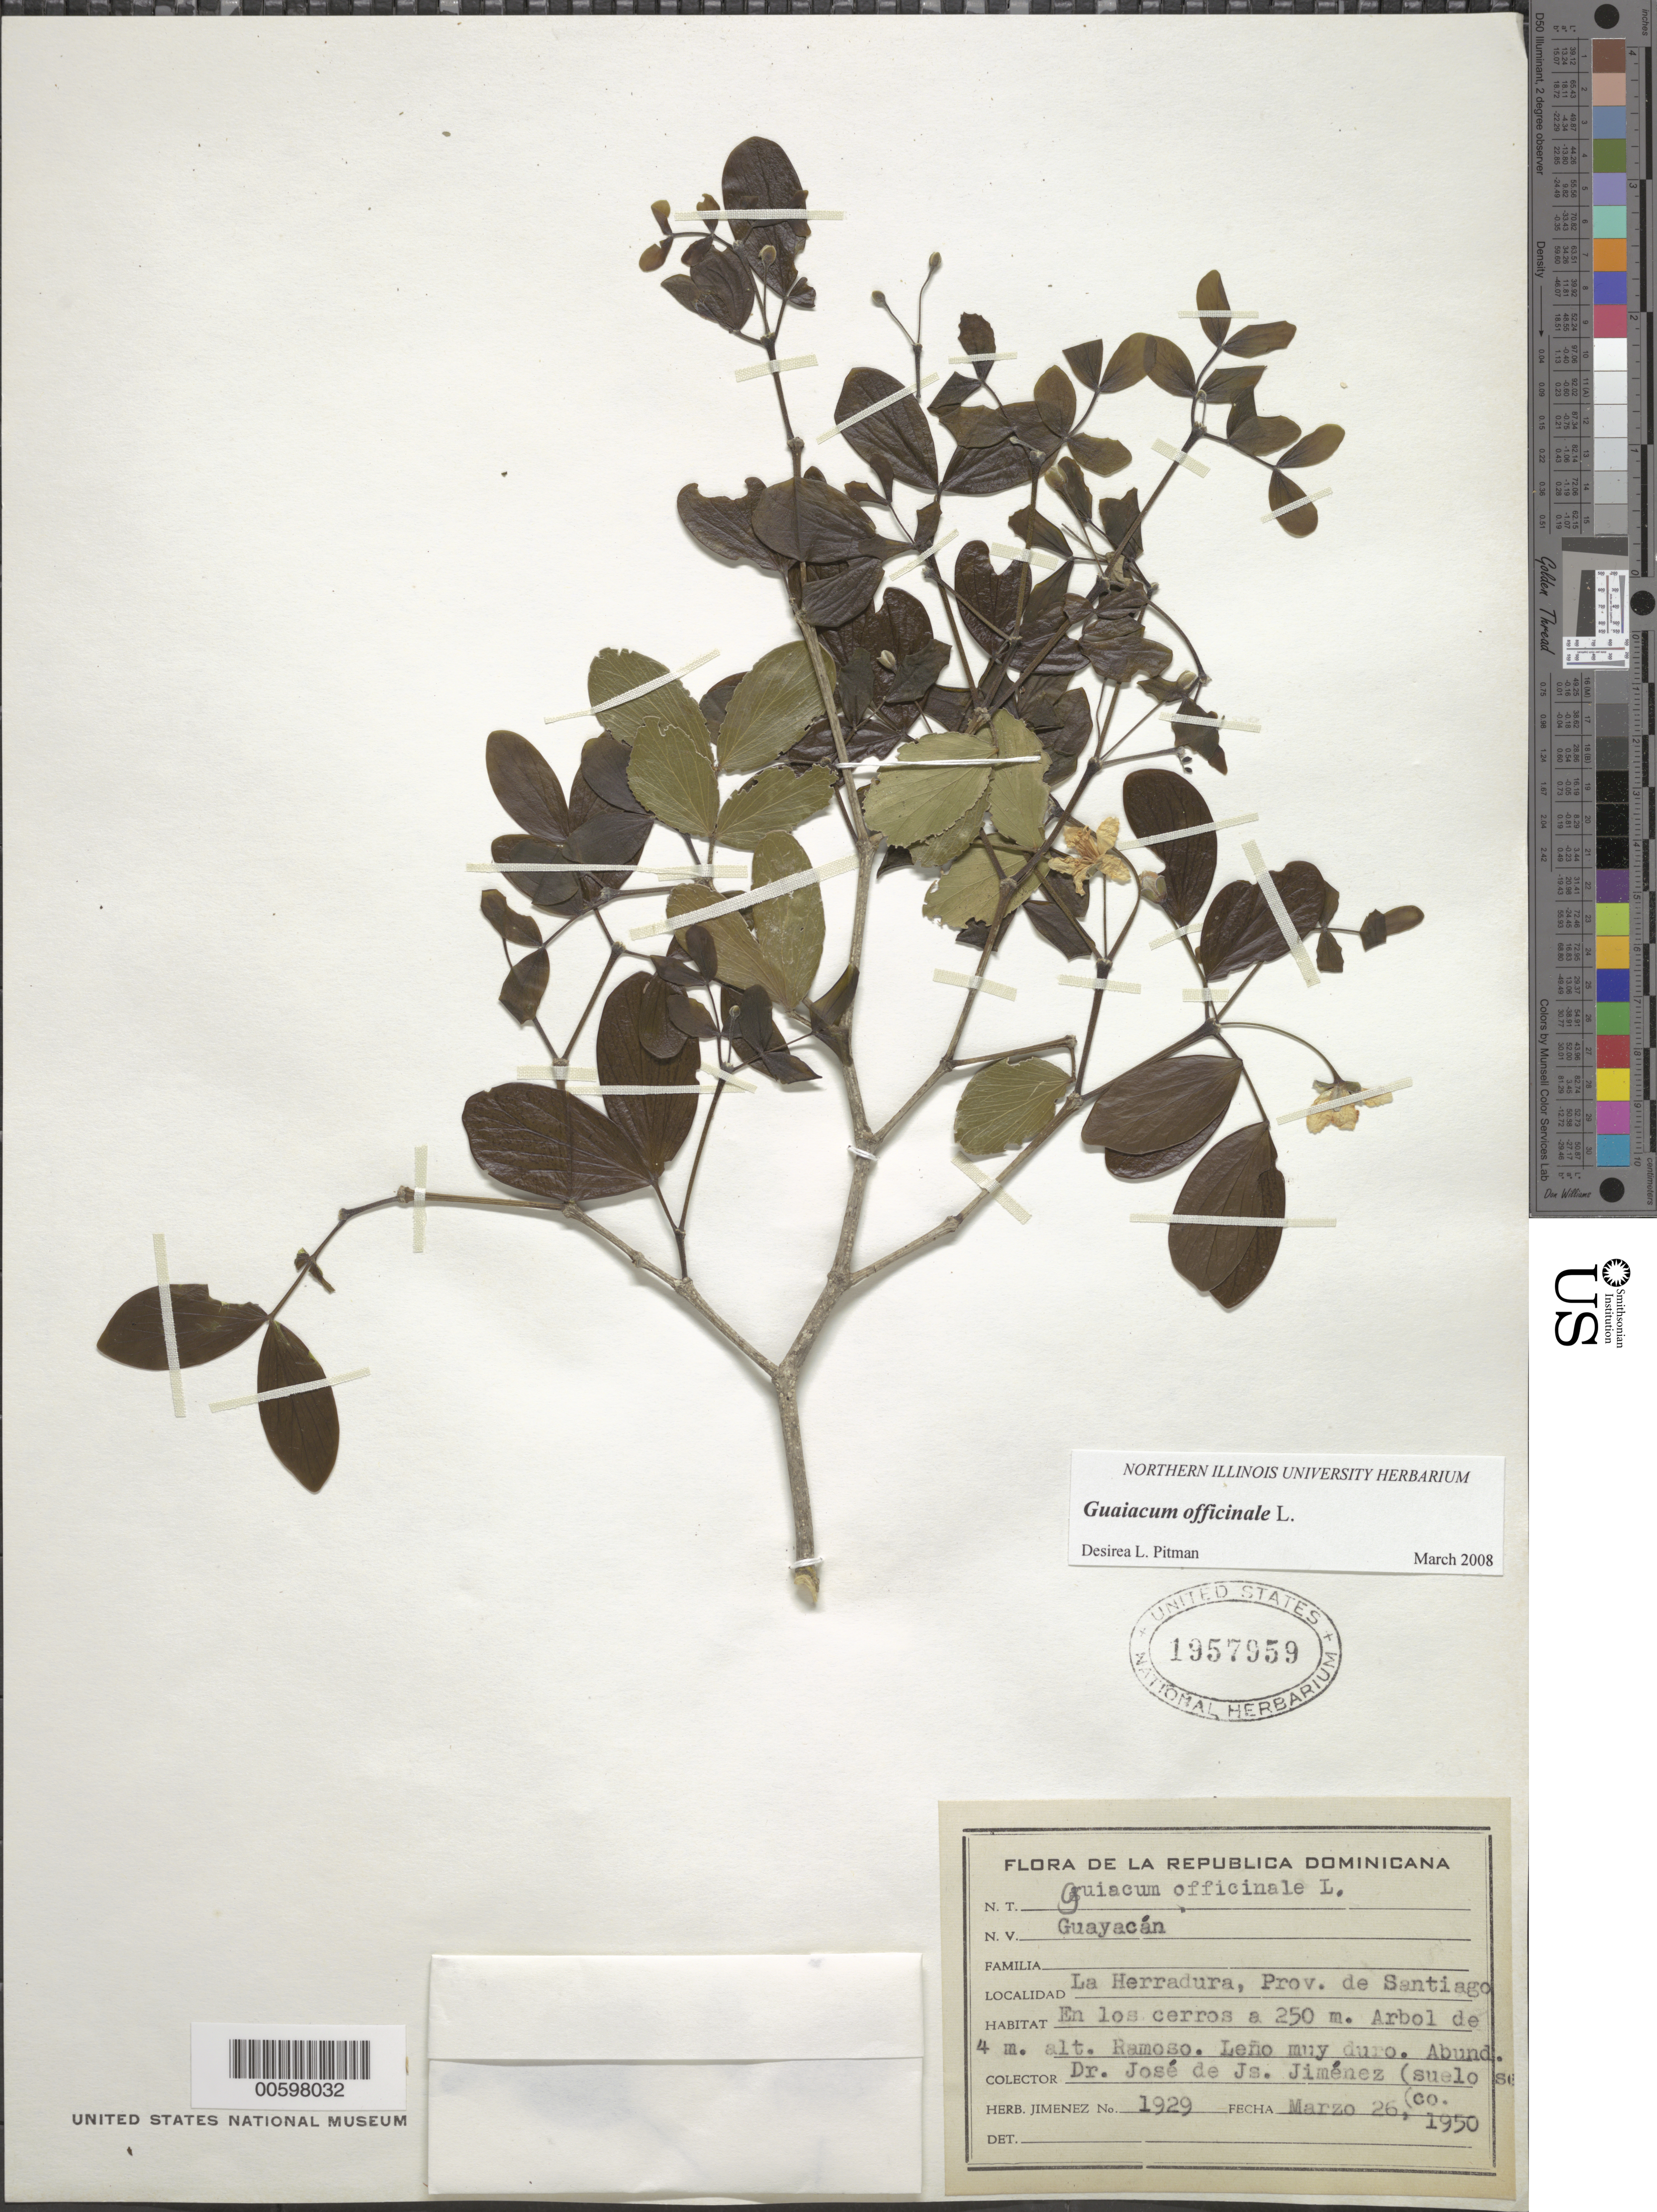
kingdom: Plantae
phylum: Tracheophyta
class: Magnoliopsida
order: Zygophyllales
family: Zygophyllaceae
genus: Guaiacum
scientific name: Guaiacum officinale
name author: L.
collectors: J. J. Jiménez Almonte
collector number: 1929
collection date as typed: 26 Mar 1950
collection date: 1950-03-26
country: Dominican Republic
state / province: Santiago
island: Hispaniola Island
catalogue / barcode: US 1957959